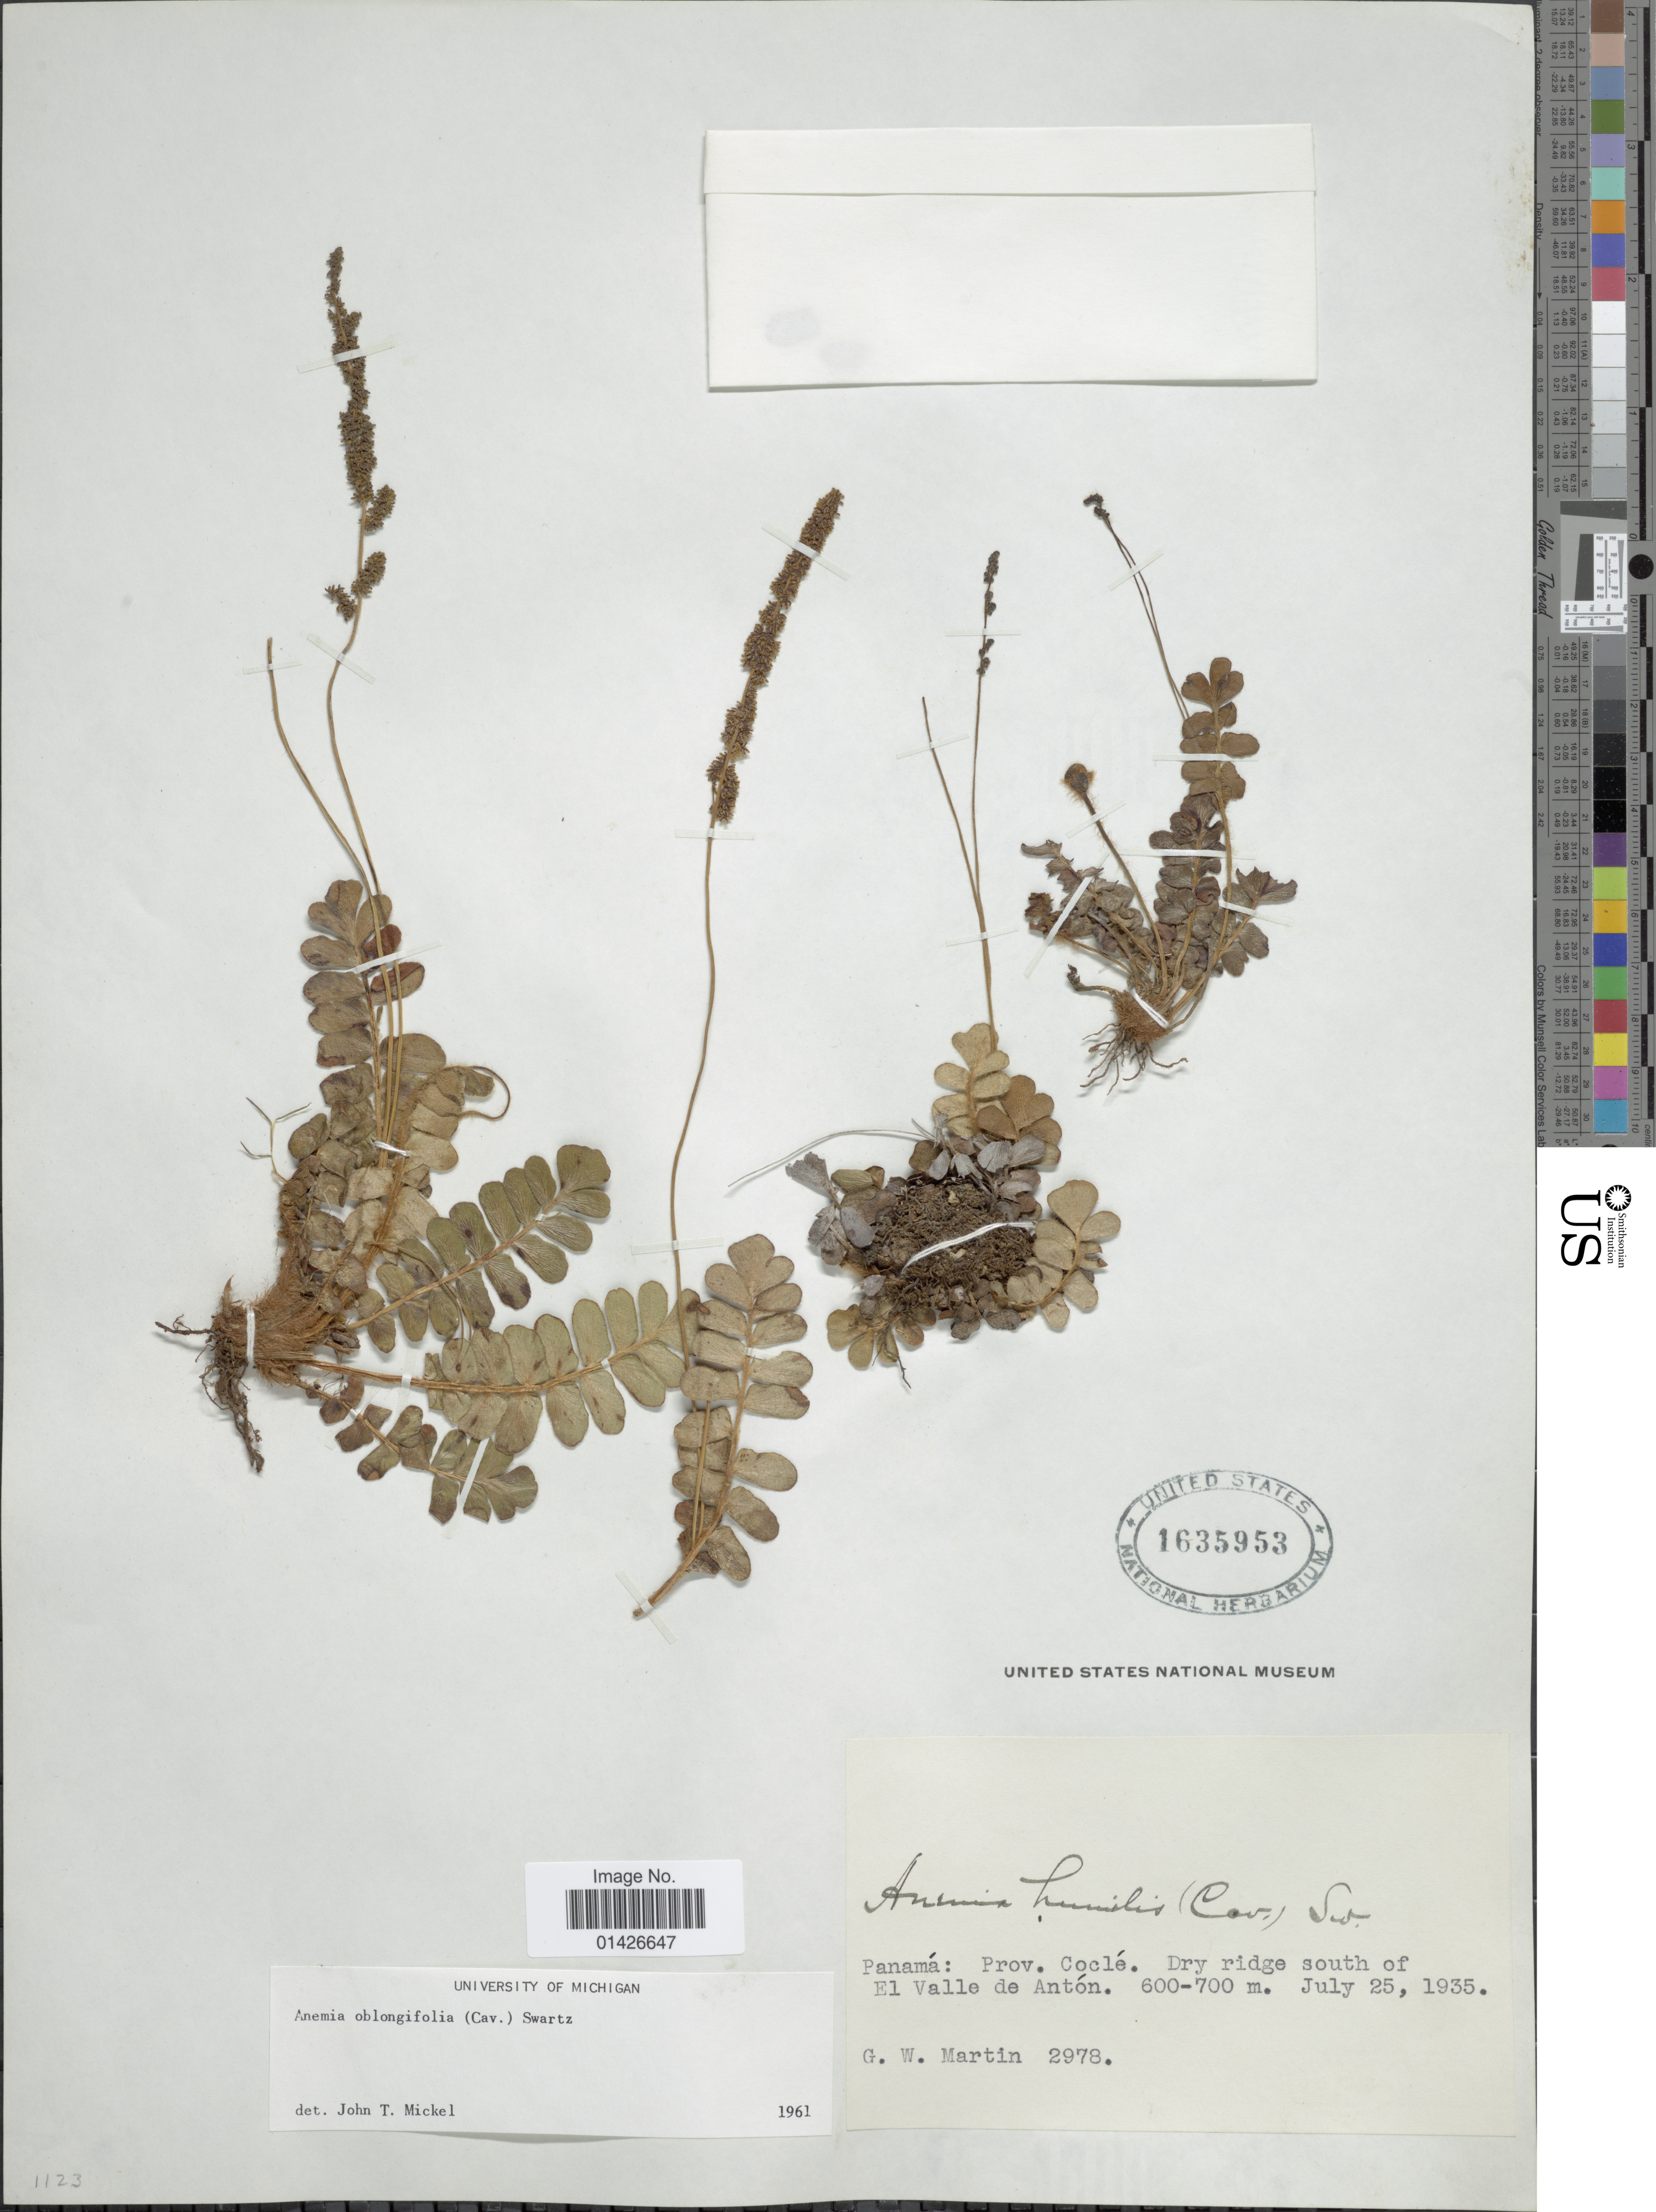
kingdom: Plantae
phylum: Tracheophyta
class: Polypodiopsida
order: Schizaeales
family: Anemiaceae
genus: Anemia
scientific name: Anemia oblongifolia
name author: (Cav.) Sw.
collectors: G. W. Martin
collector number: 2978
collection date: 1935-07-25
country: Panama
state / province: Coclé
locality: Dry ridge south of El Valle de Antón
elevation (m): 600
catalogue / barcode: US 1635953